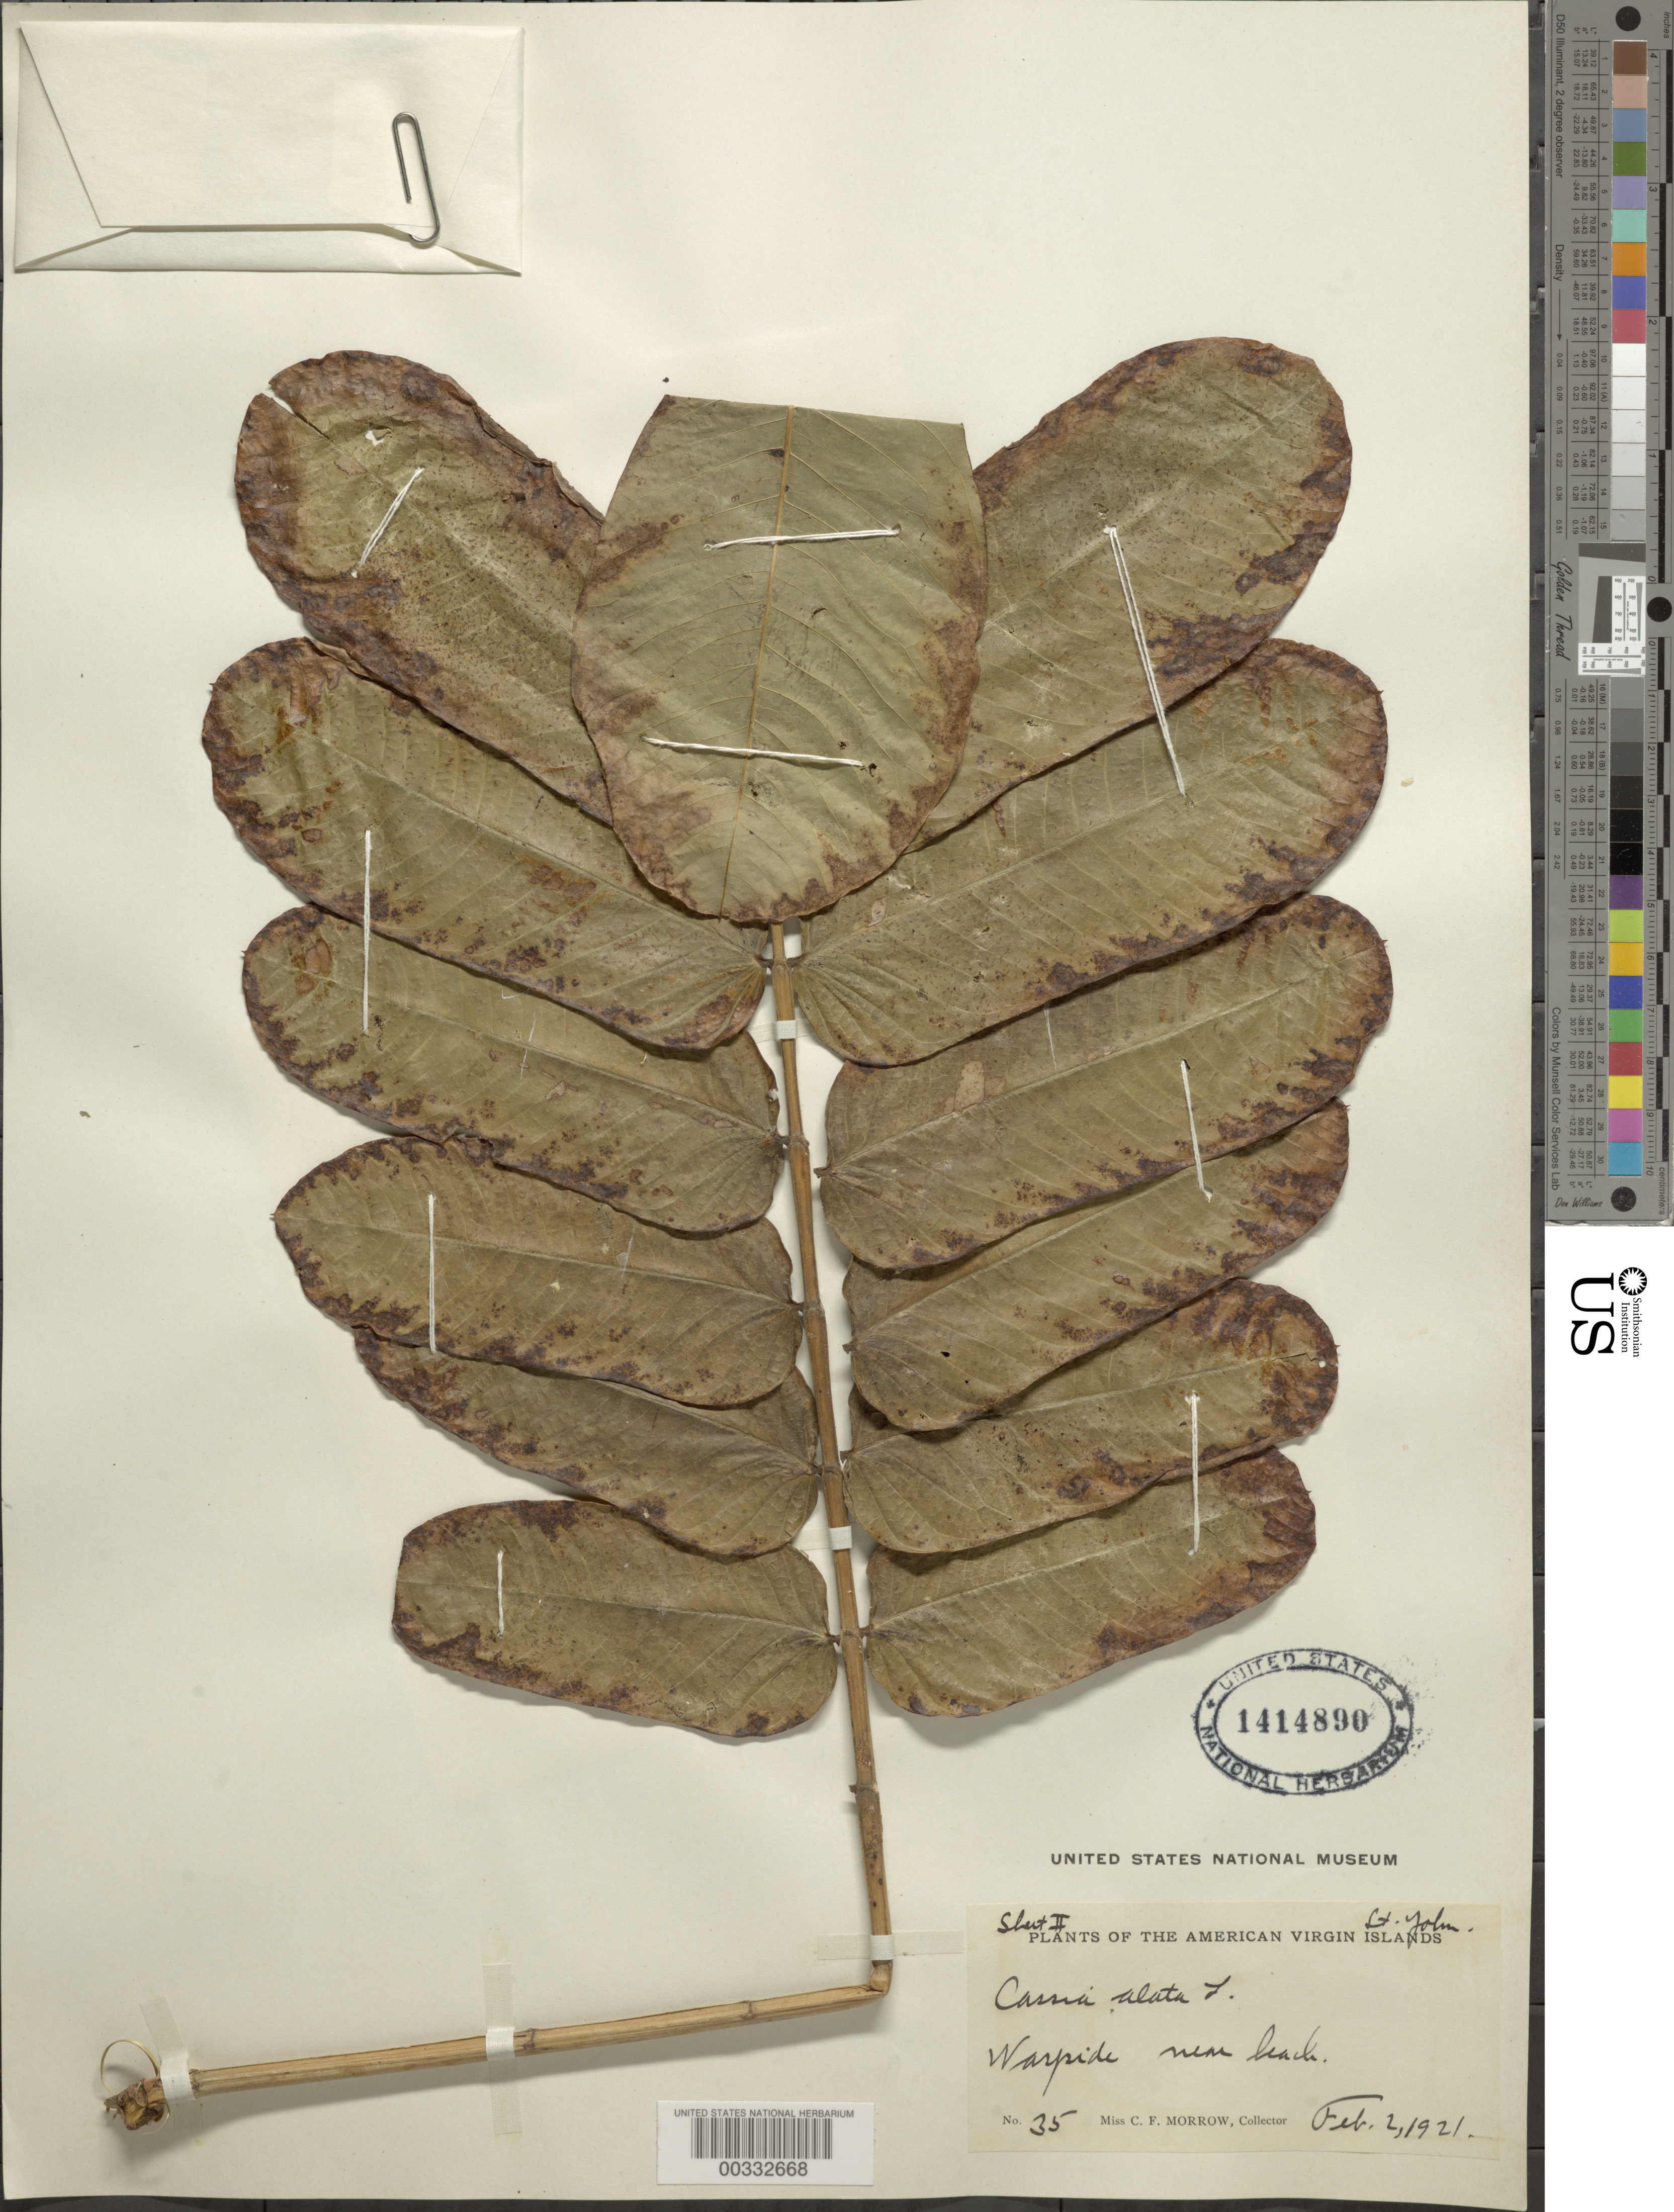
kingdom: Plantae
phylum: Tracheophyta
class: Magnoliopsida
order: Fabales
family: Fabaceae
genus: Senna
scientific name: Senna alata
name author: (L.) Roxb.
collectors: C. Morrow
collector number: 35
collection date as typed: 02 Feb 1921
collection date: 1921-02-02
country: U.S. Virgin Islands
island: St. John Island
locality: Wayside near beach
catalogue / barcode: US 1414890